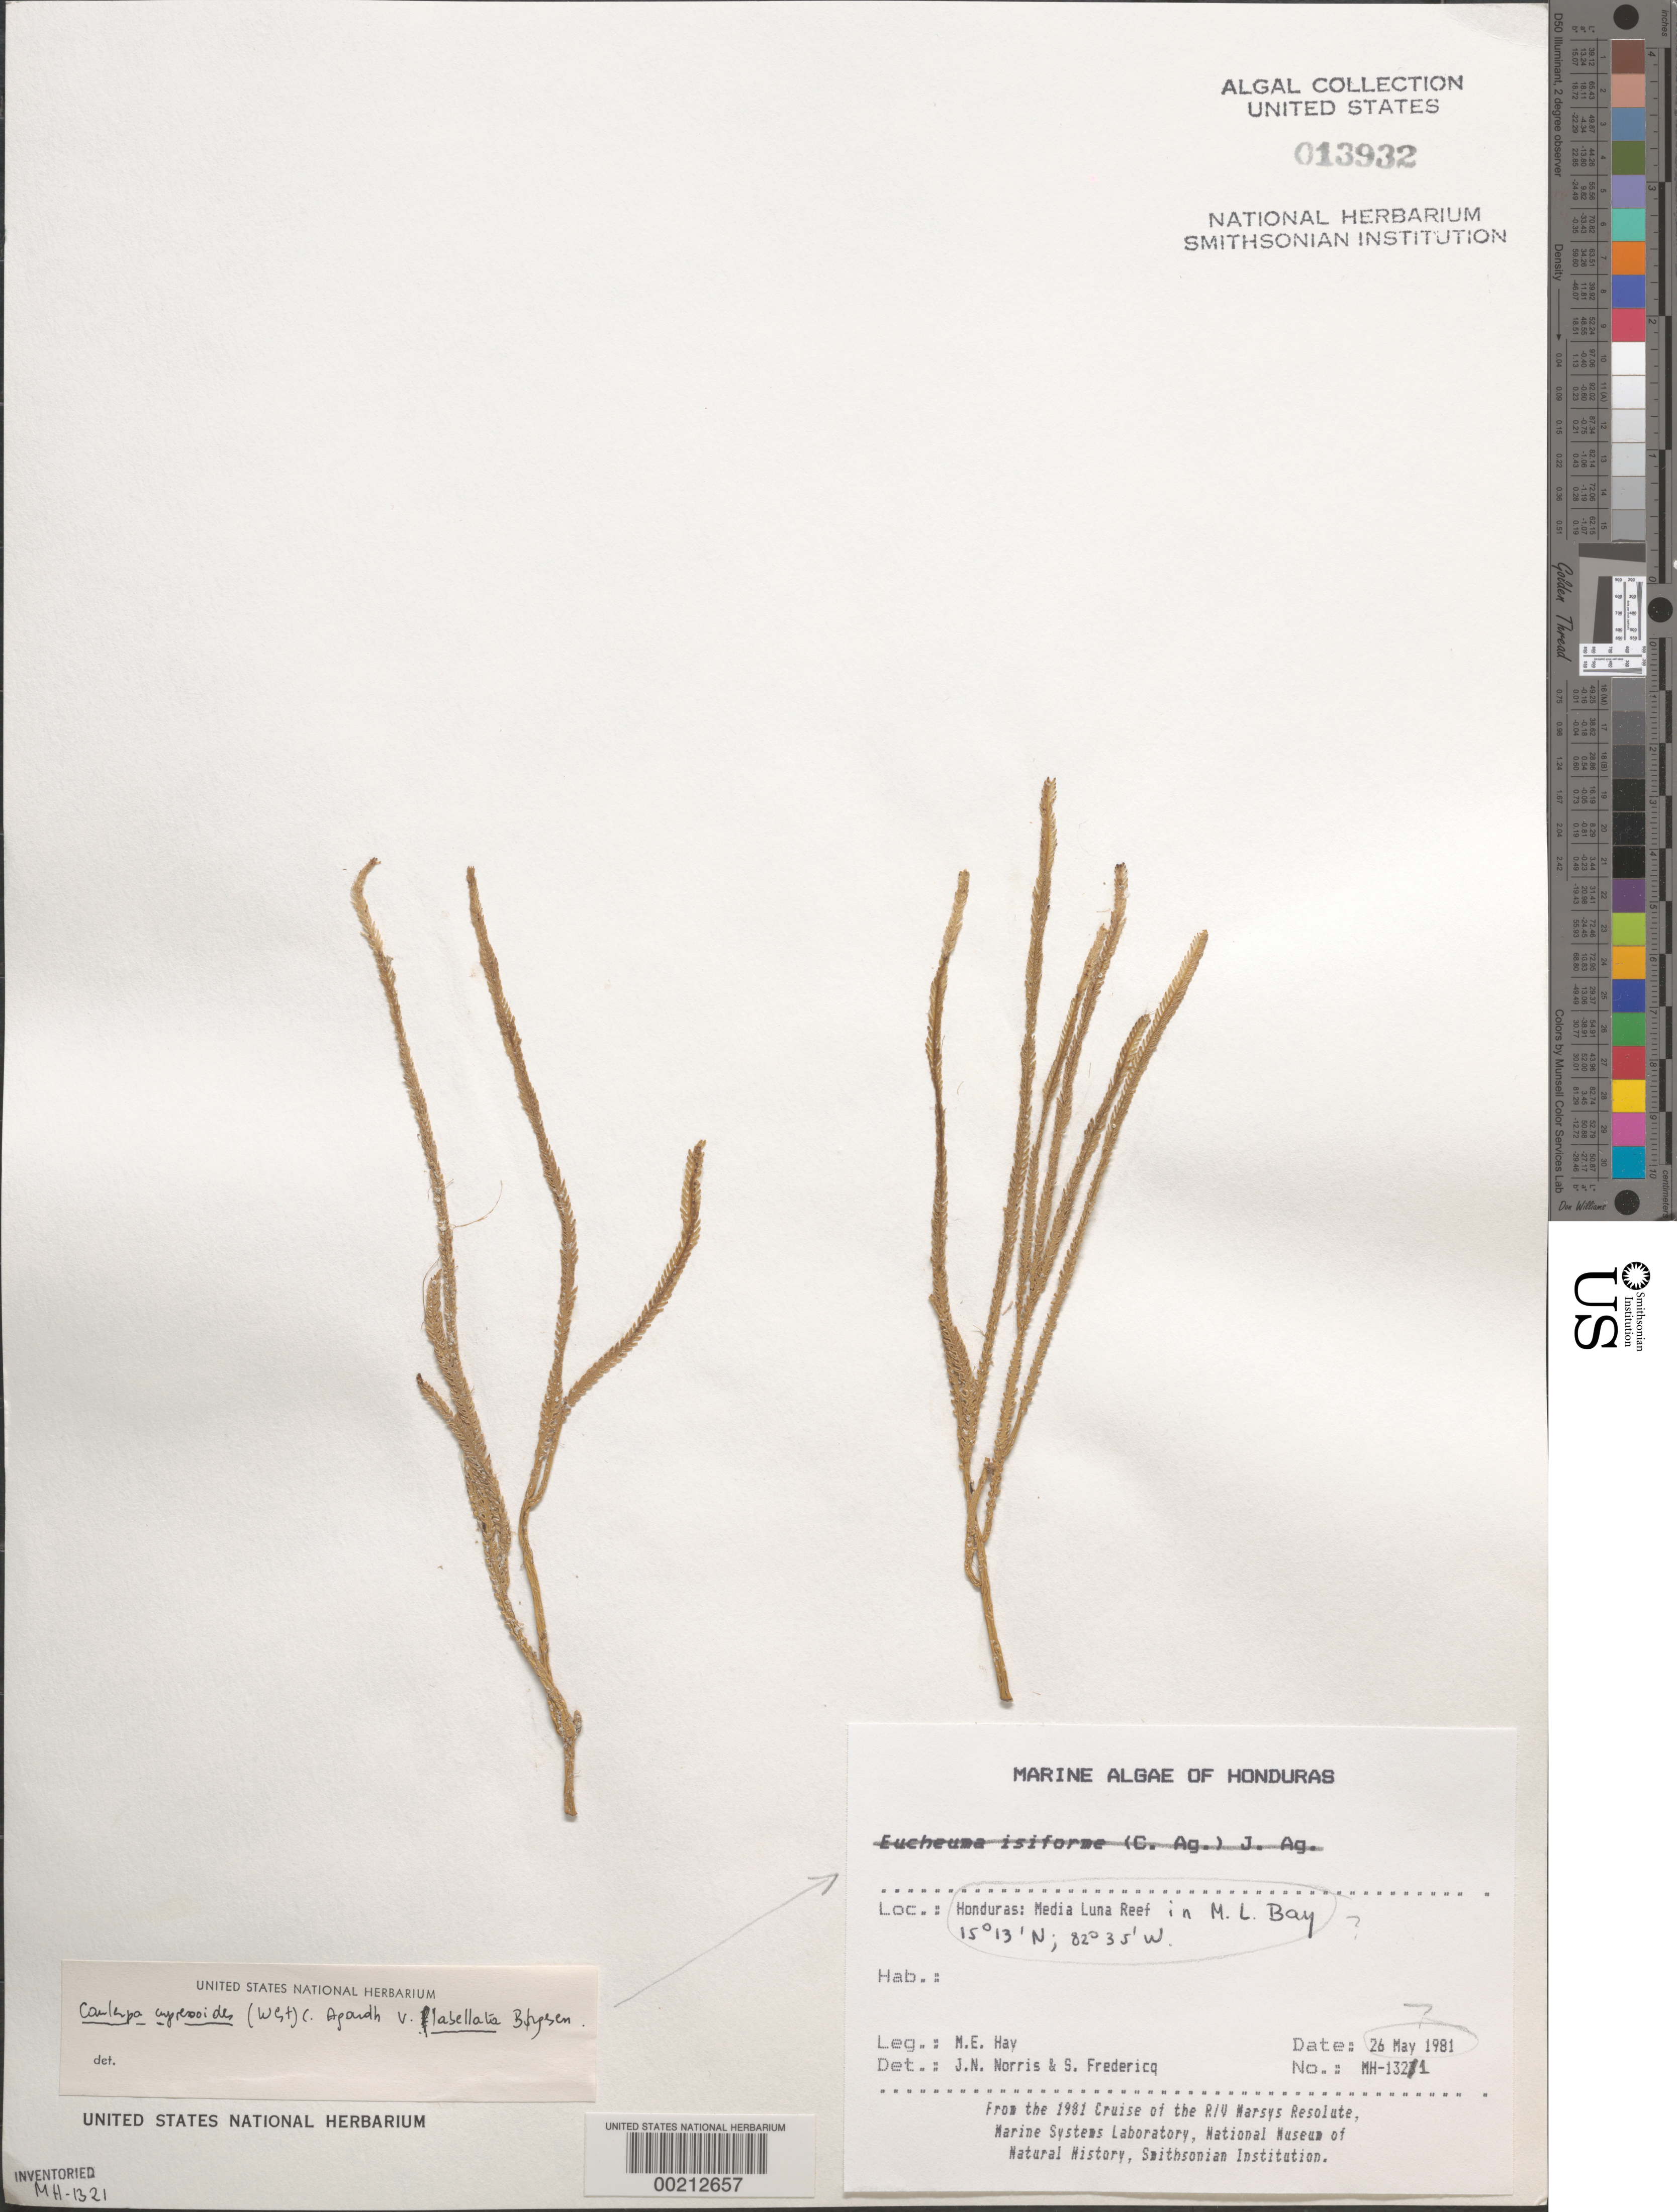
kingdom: Plantae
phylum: Chlorophyta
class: Ulvophyceae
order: Bryopsidales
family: Caulerpaceae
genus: Caulerpa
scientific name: Caulerpa cupressoides var. flabellata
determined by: Norris, J. N.; Fredericq, S.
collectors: M. E. Hay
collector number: MEH-1321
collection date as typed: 26 May 1981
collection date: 1981-05-26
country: Honduras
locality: Media Luna Reef, Media Luna Bay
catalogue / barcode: US 13932